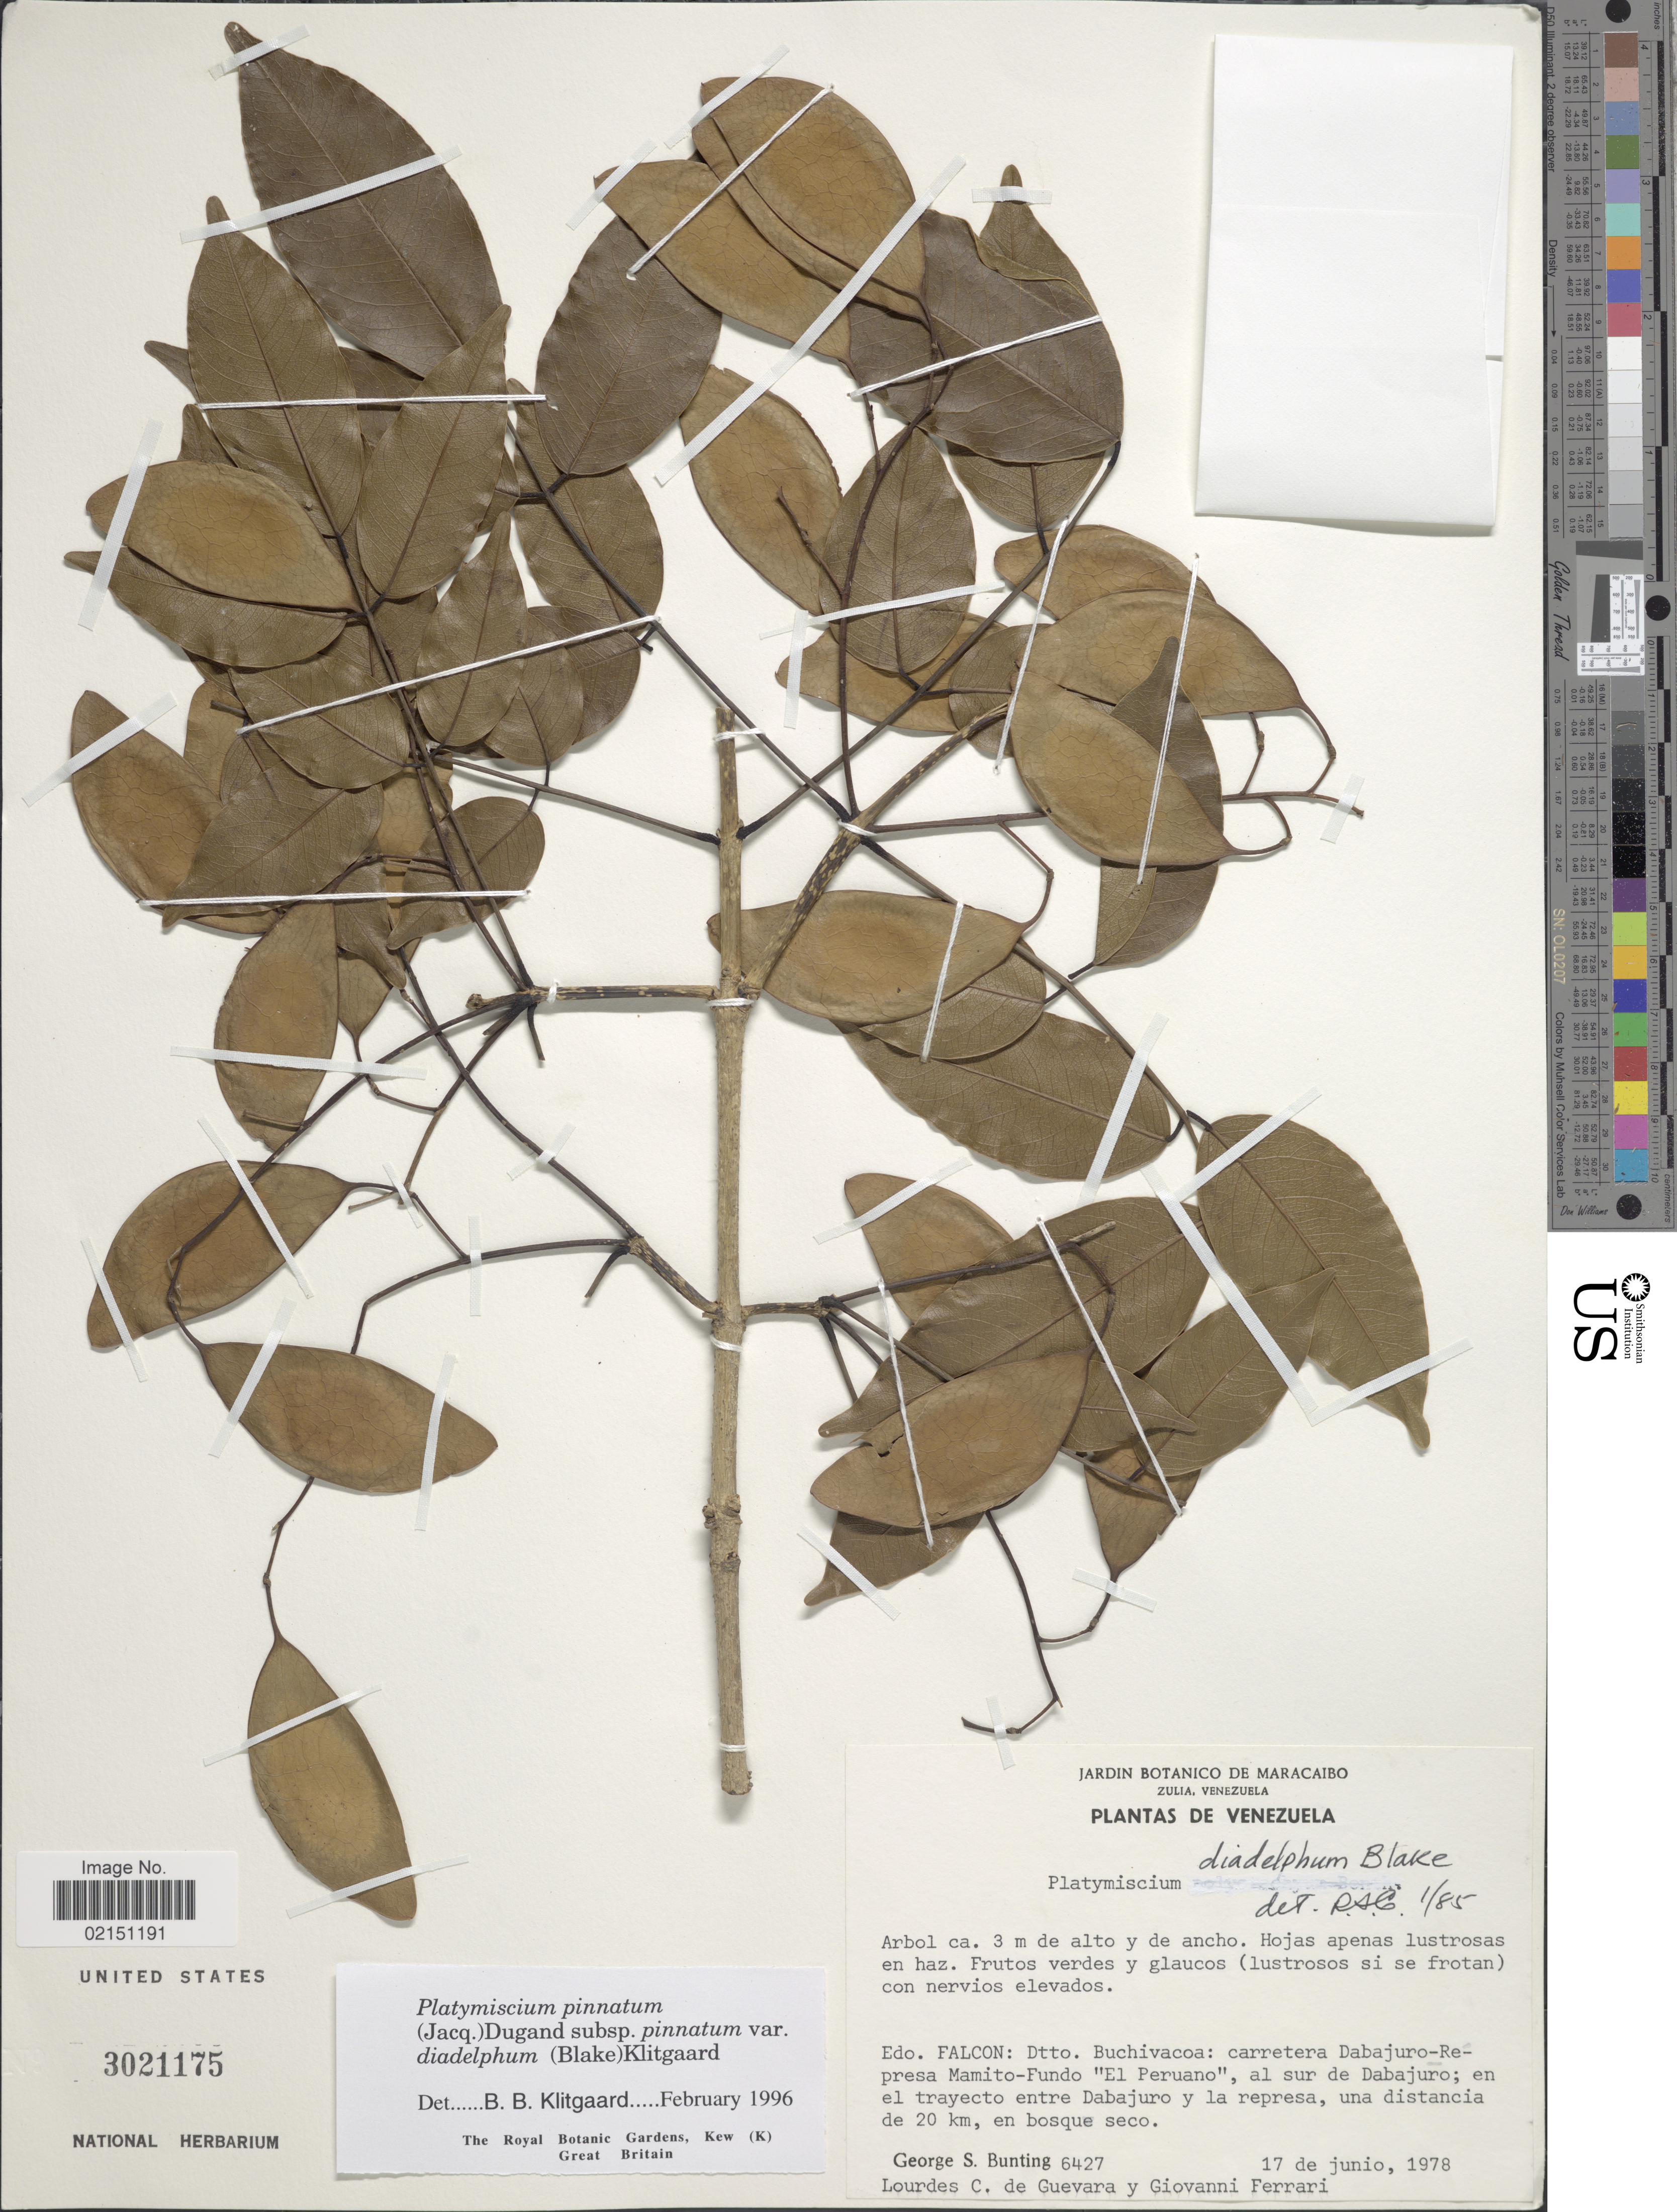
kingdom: Plantae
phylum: Tracheophyta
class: Magnoliopsida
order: Fabales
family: Fabaceae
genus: Platymiscium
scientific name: Platymiscium pinnatum var. diadelphum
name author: (S.F. Blake) Klitg.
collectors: G. S. Bunting, L. De Guevara & G. Ferrari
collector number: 6427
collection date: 1978-06-17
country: Venezuela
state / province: Falcón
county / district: Buchivacoa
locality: Dtto. Buchivacoa: carretera Dabajuro-Represa Mamito-Fundo ""El Peruano"", al sur de Dabajuro; en el trayecto entre Dabajuro y la represa, una distancia de 20 km, en bosque seco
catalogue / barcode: US 3021175